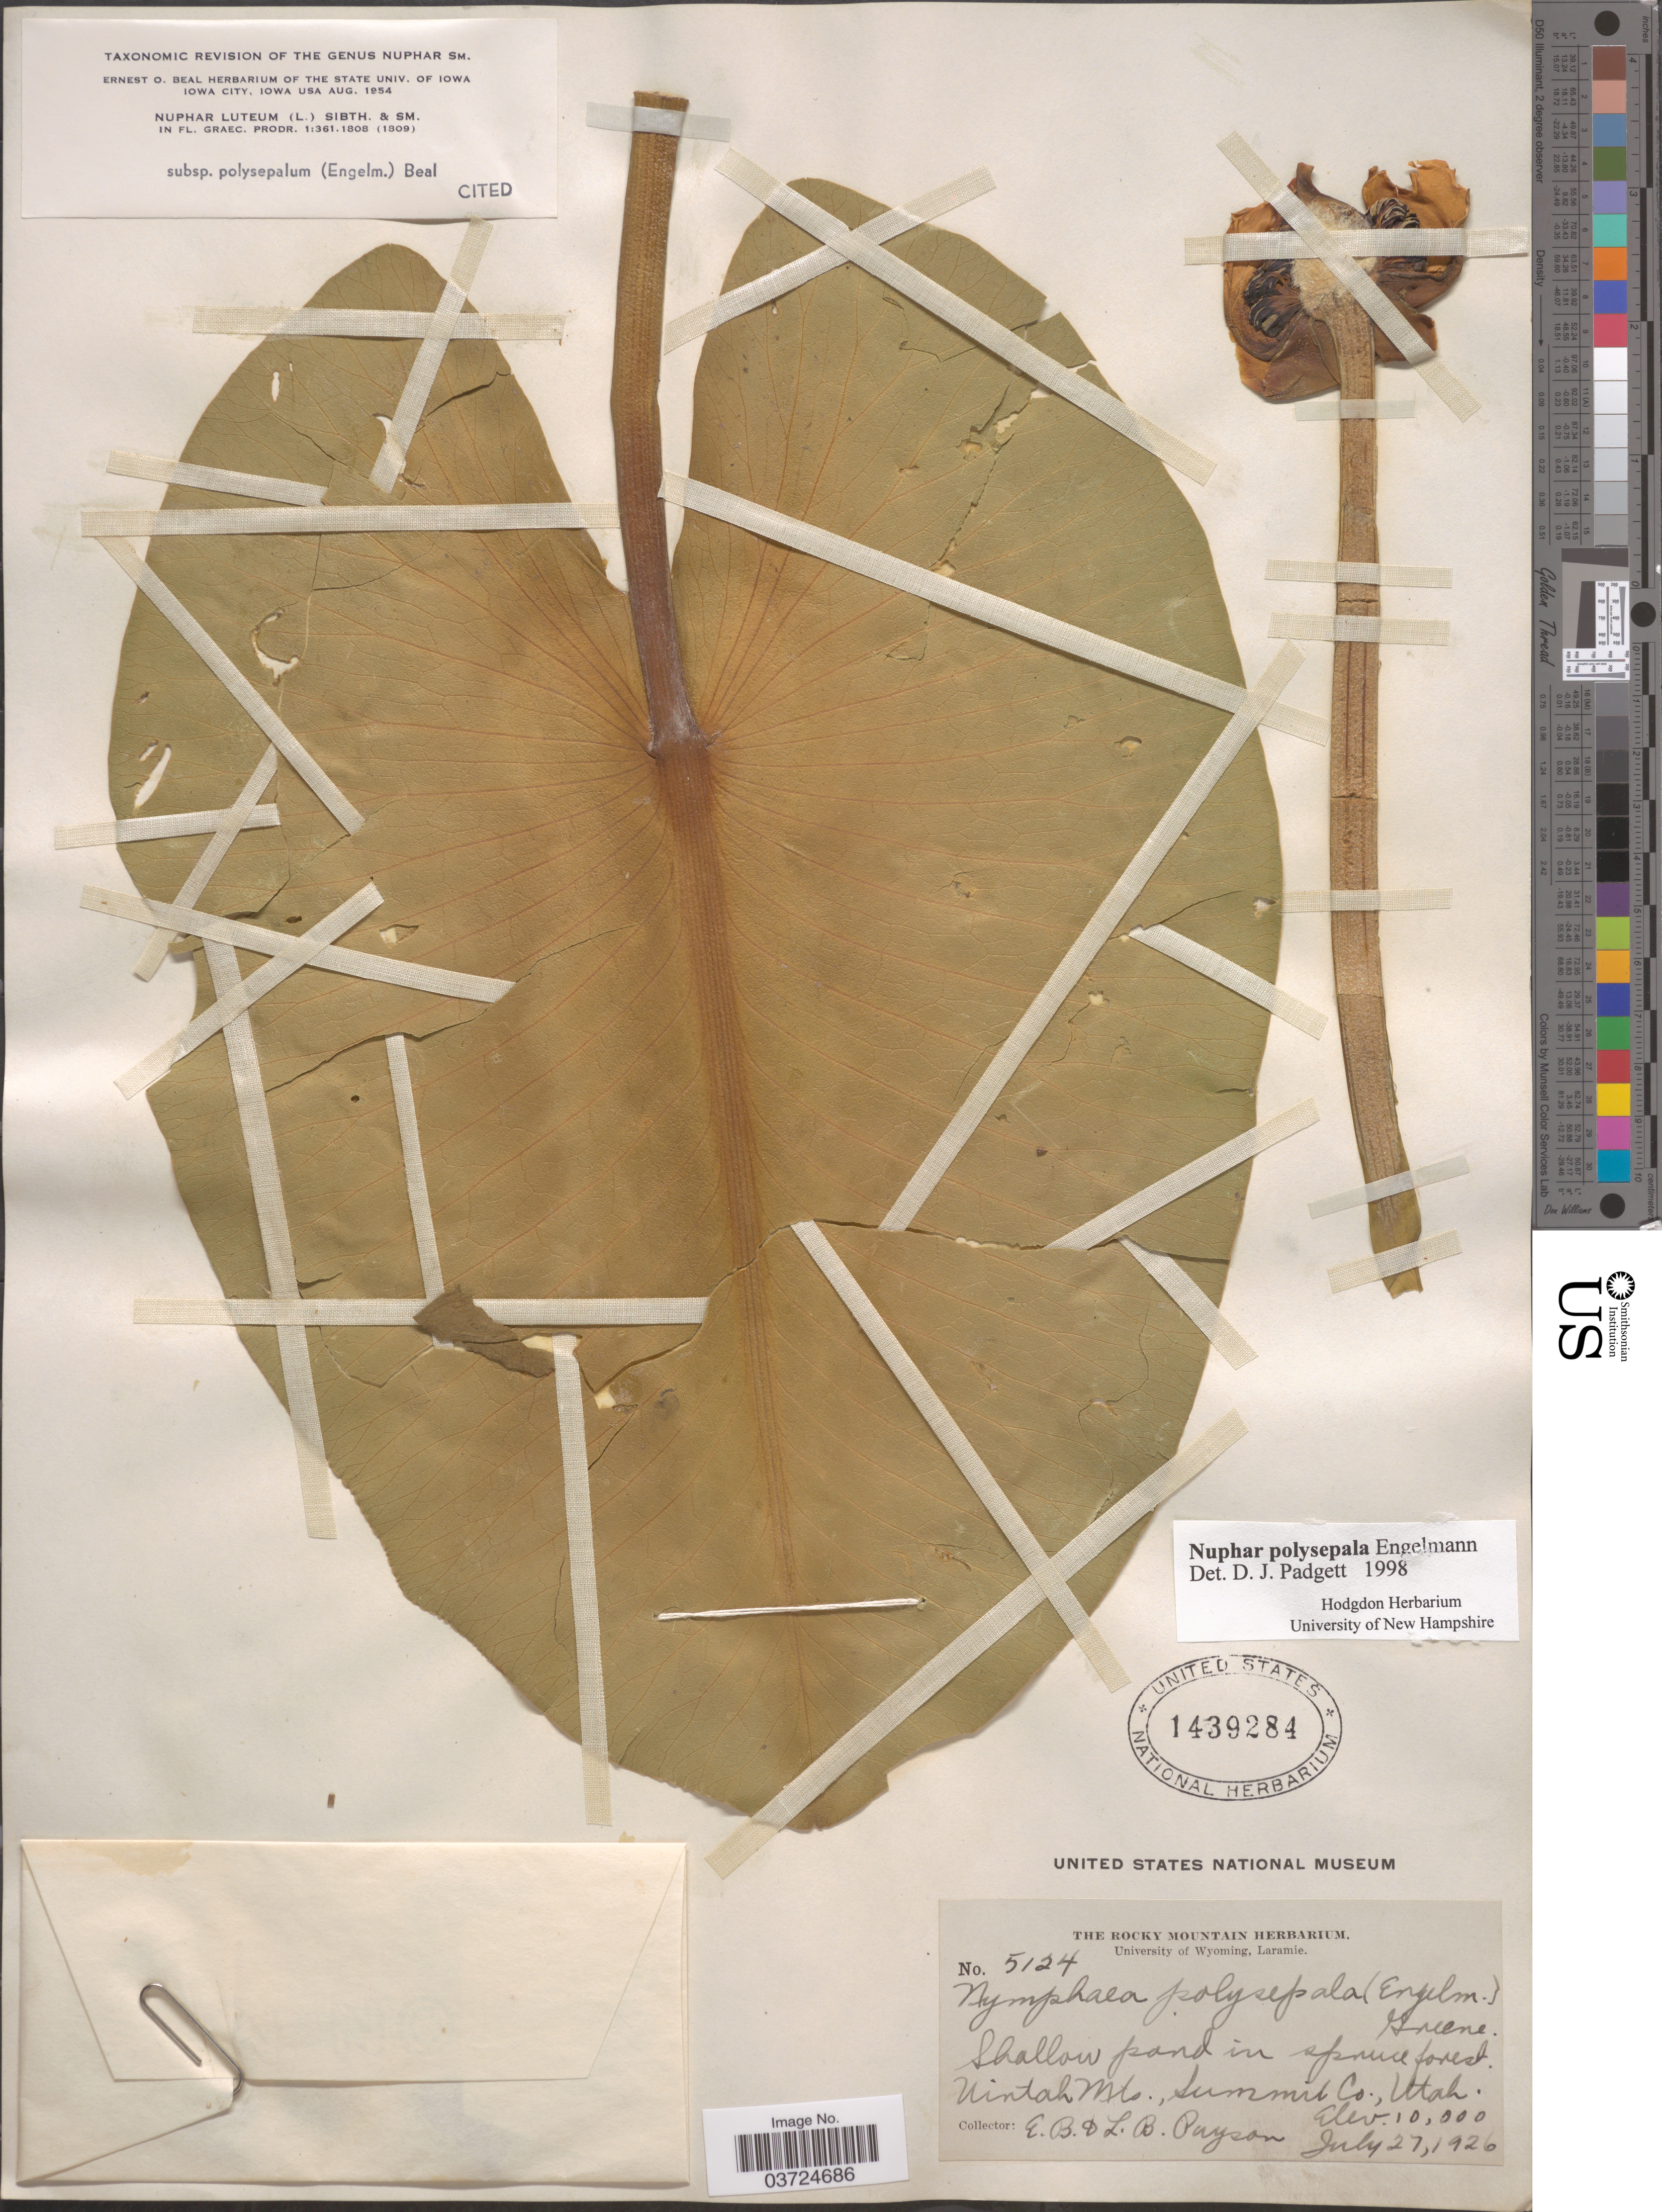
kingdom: Plantae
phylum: Tracheophyta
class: Magnoliopsida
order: Nymphaeales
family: Nymphaeaceae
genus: Nuphar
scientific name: Nuphar polysepala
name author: Englem.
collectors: E. B. Payson & L. Payson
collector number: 5124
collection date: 1926-07-27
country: United States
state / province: Utah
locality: Shallow pond in spruce forest. Uintah Mts., Summit Co.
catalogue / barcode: US 1439284